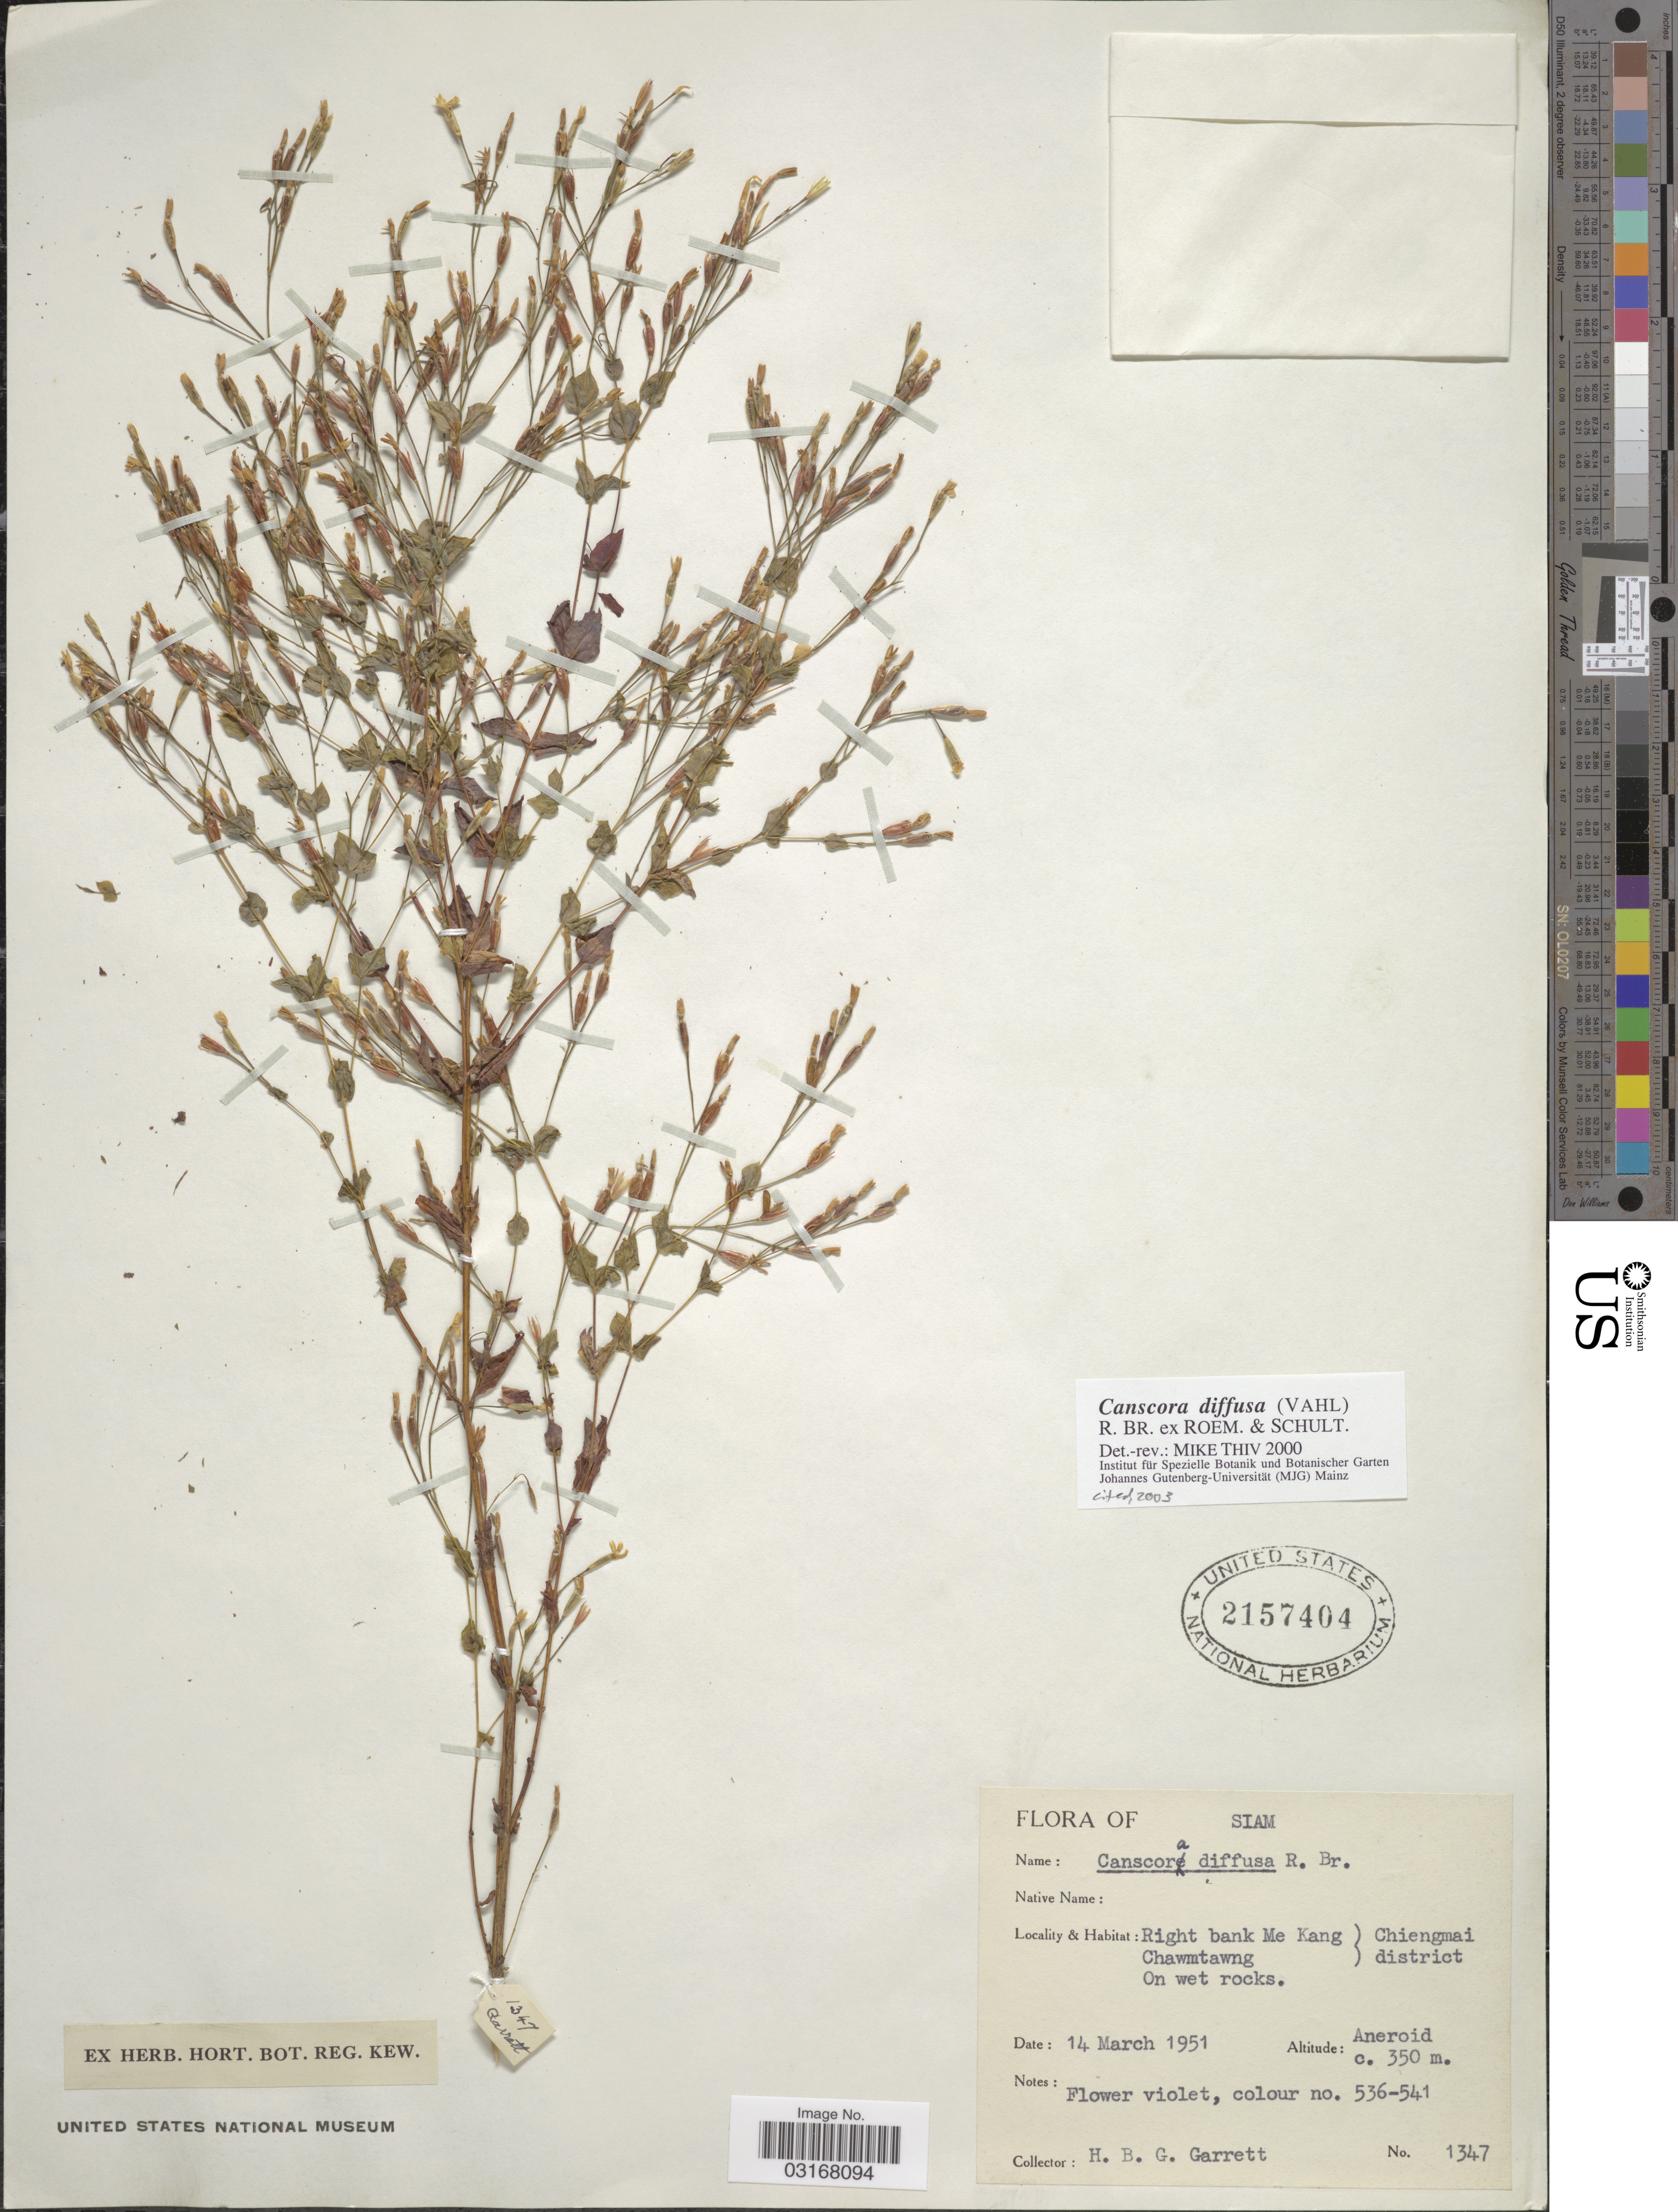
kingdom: Plantae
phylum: Tracheophyta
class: Magnoliopsida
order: Gentianales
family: Gentianaceae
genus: Canscora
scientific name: Canscora diffusa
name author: (Vahl) R. Br. ex Roem. & Schult.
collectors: H. Garrett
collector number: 1347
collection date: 1951-03-14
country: Thailand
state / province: Chiang Mai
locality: Siam. Righ bank Me Kang. Chawmtawng. Chiengmai district.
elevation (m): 350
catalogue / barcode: US 2157404